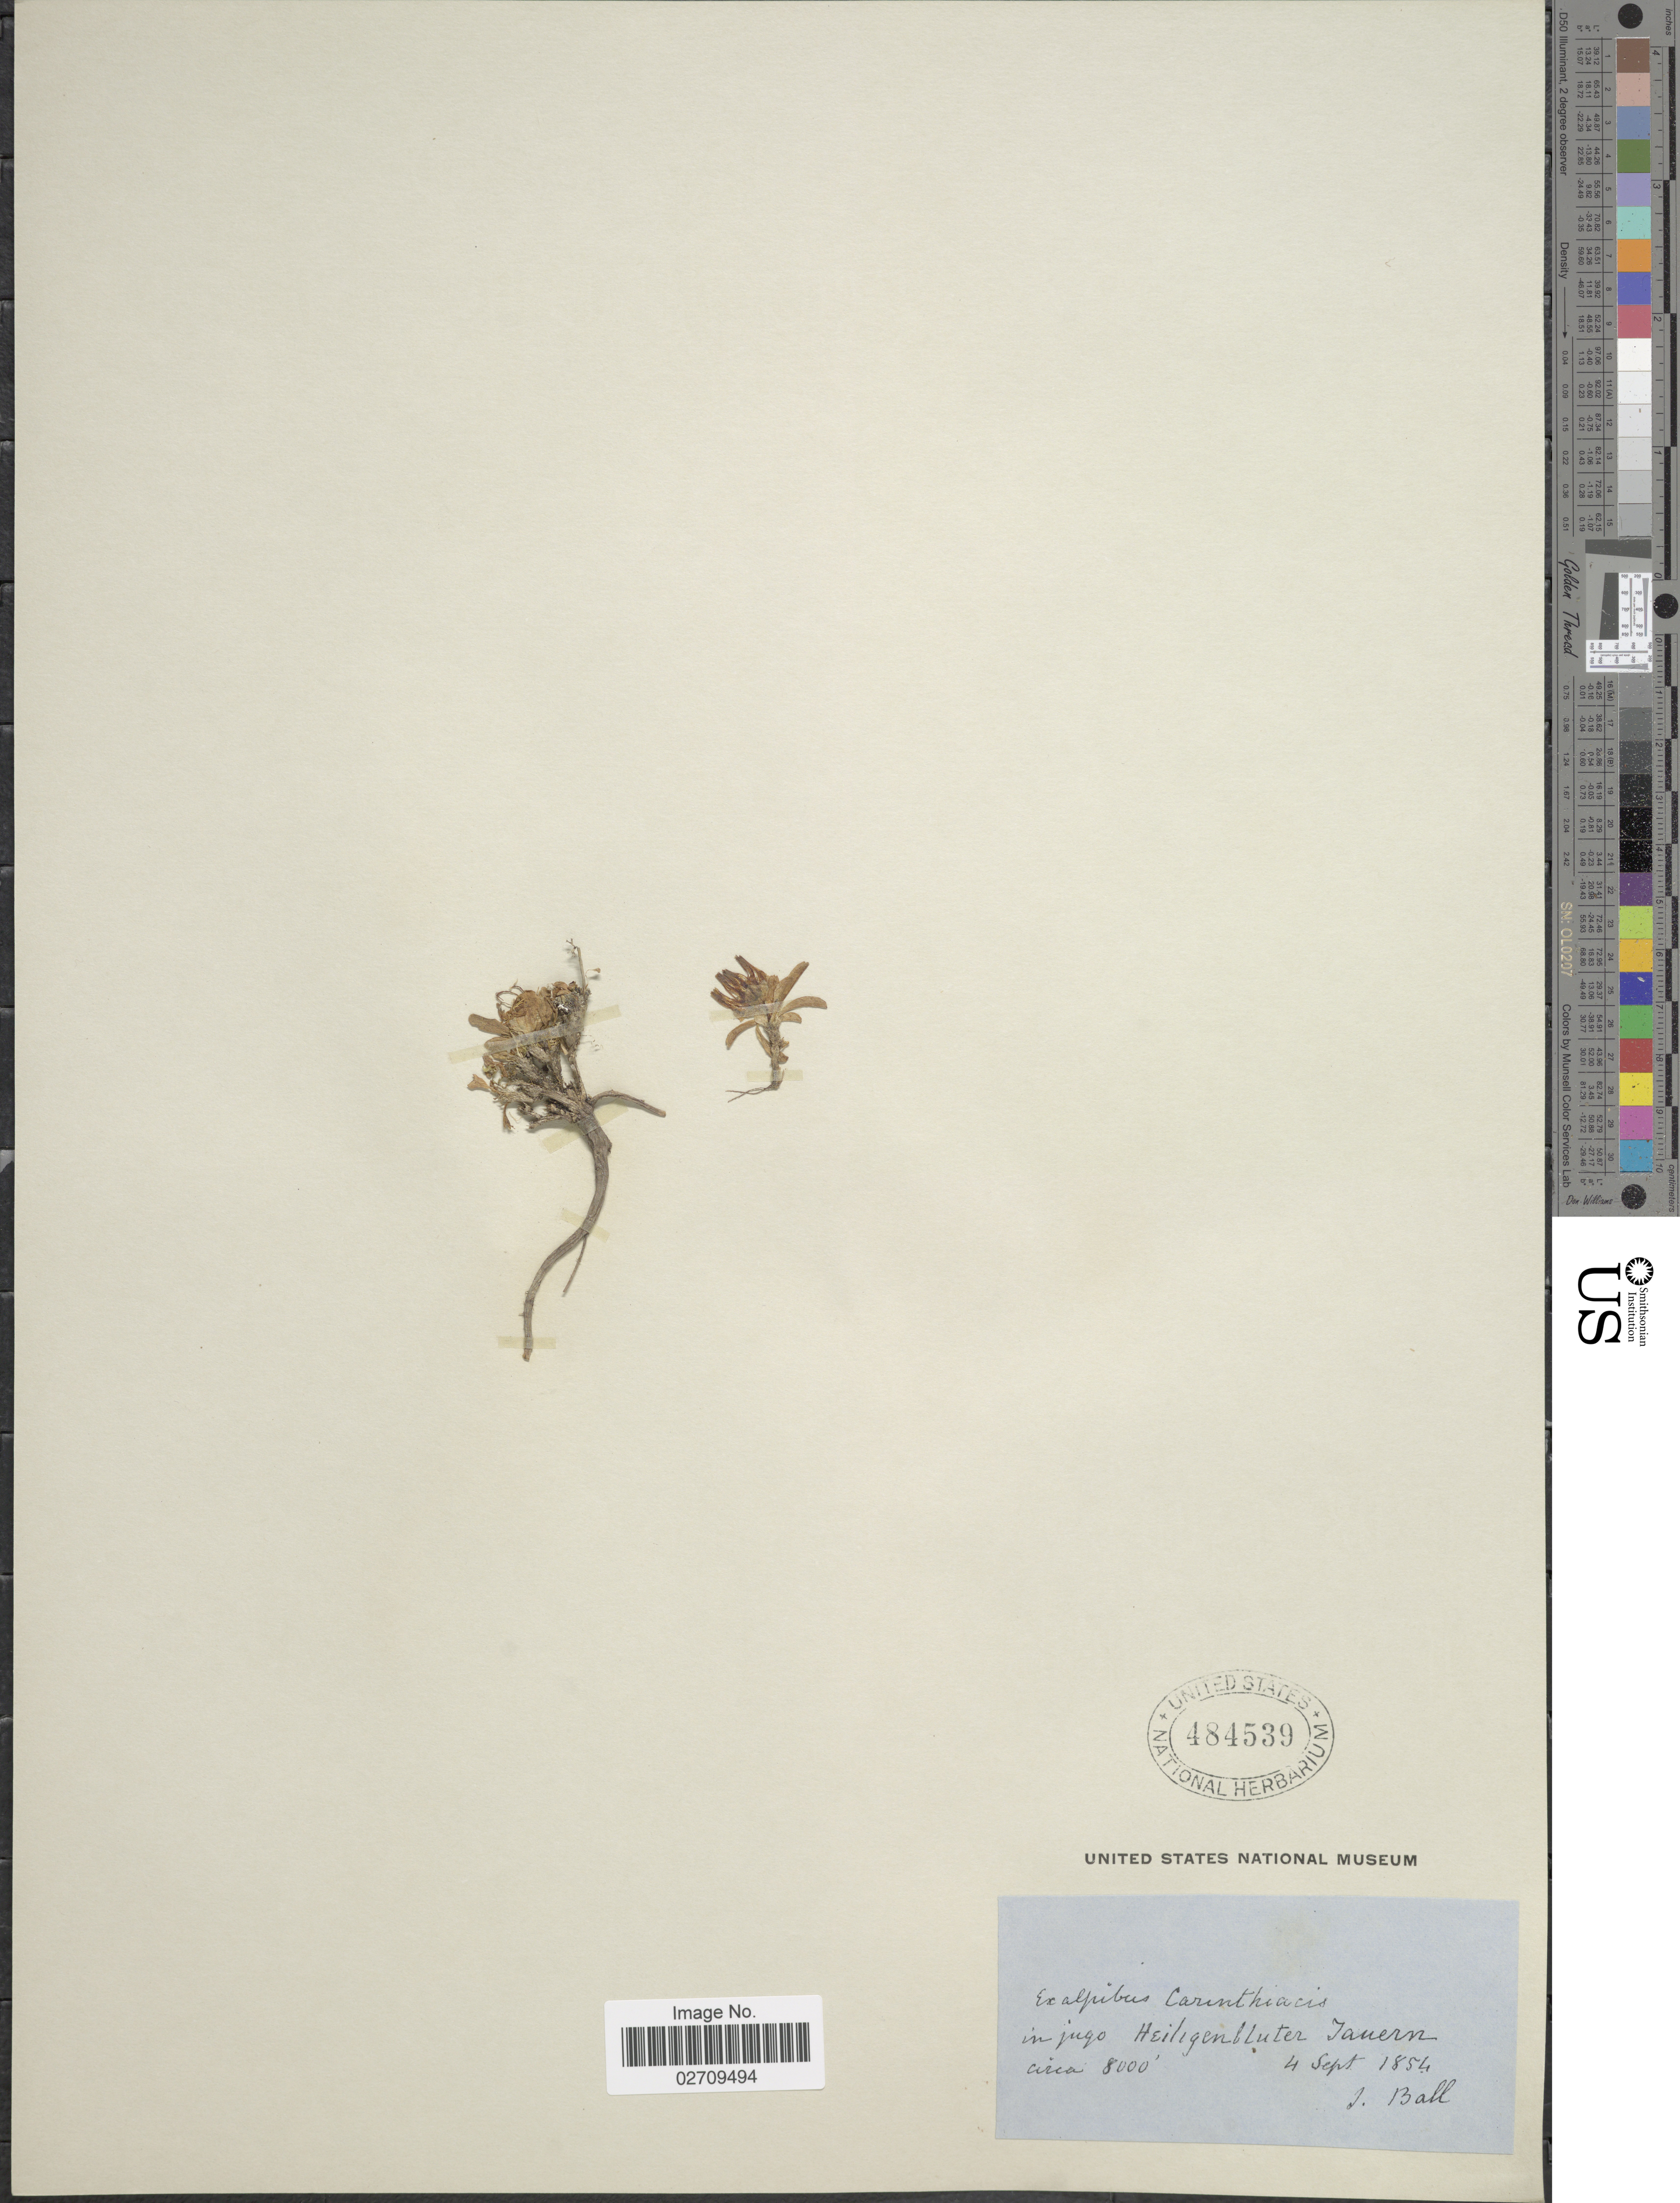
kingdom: Plantae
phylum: Tracheophyta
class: Magnoliopsida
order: Asterales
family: Campanulaceae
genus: Phyteuma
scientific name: Phyteuma sp.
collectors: J. Ball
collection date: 1854-09-04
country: Austria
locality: ex Alpibus Carinthiacis in jugo Heiligenbluter Janern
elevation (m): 2438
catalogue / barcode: US 484539